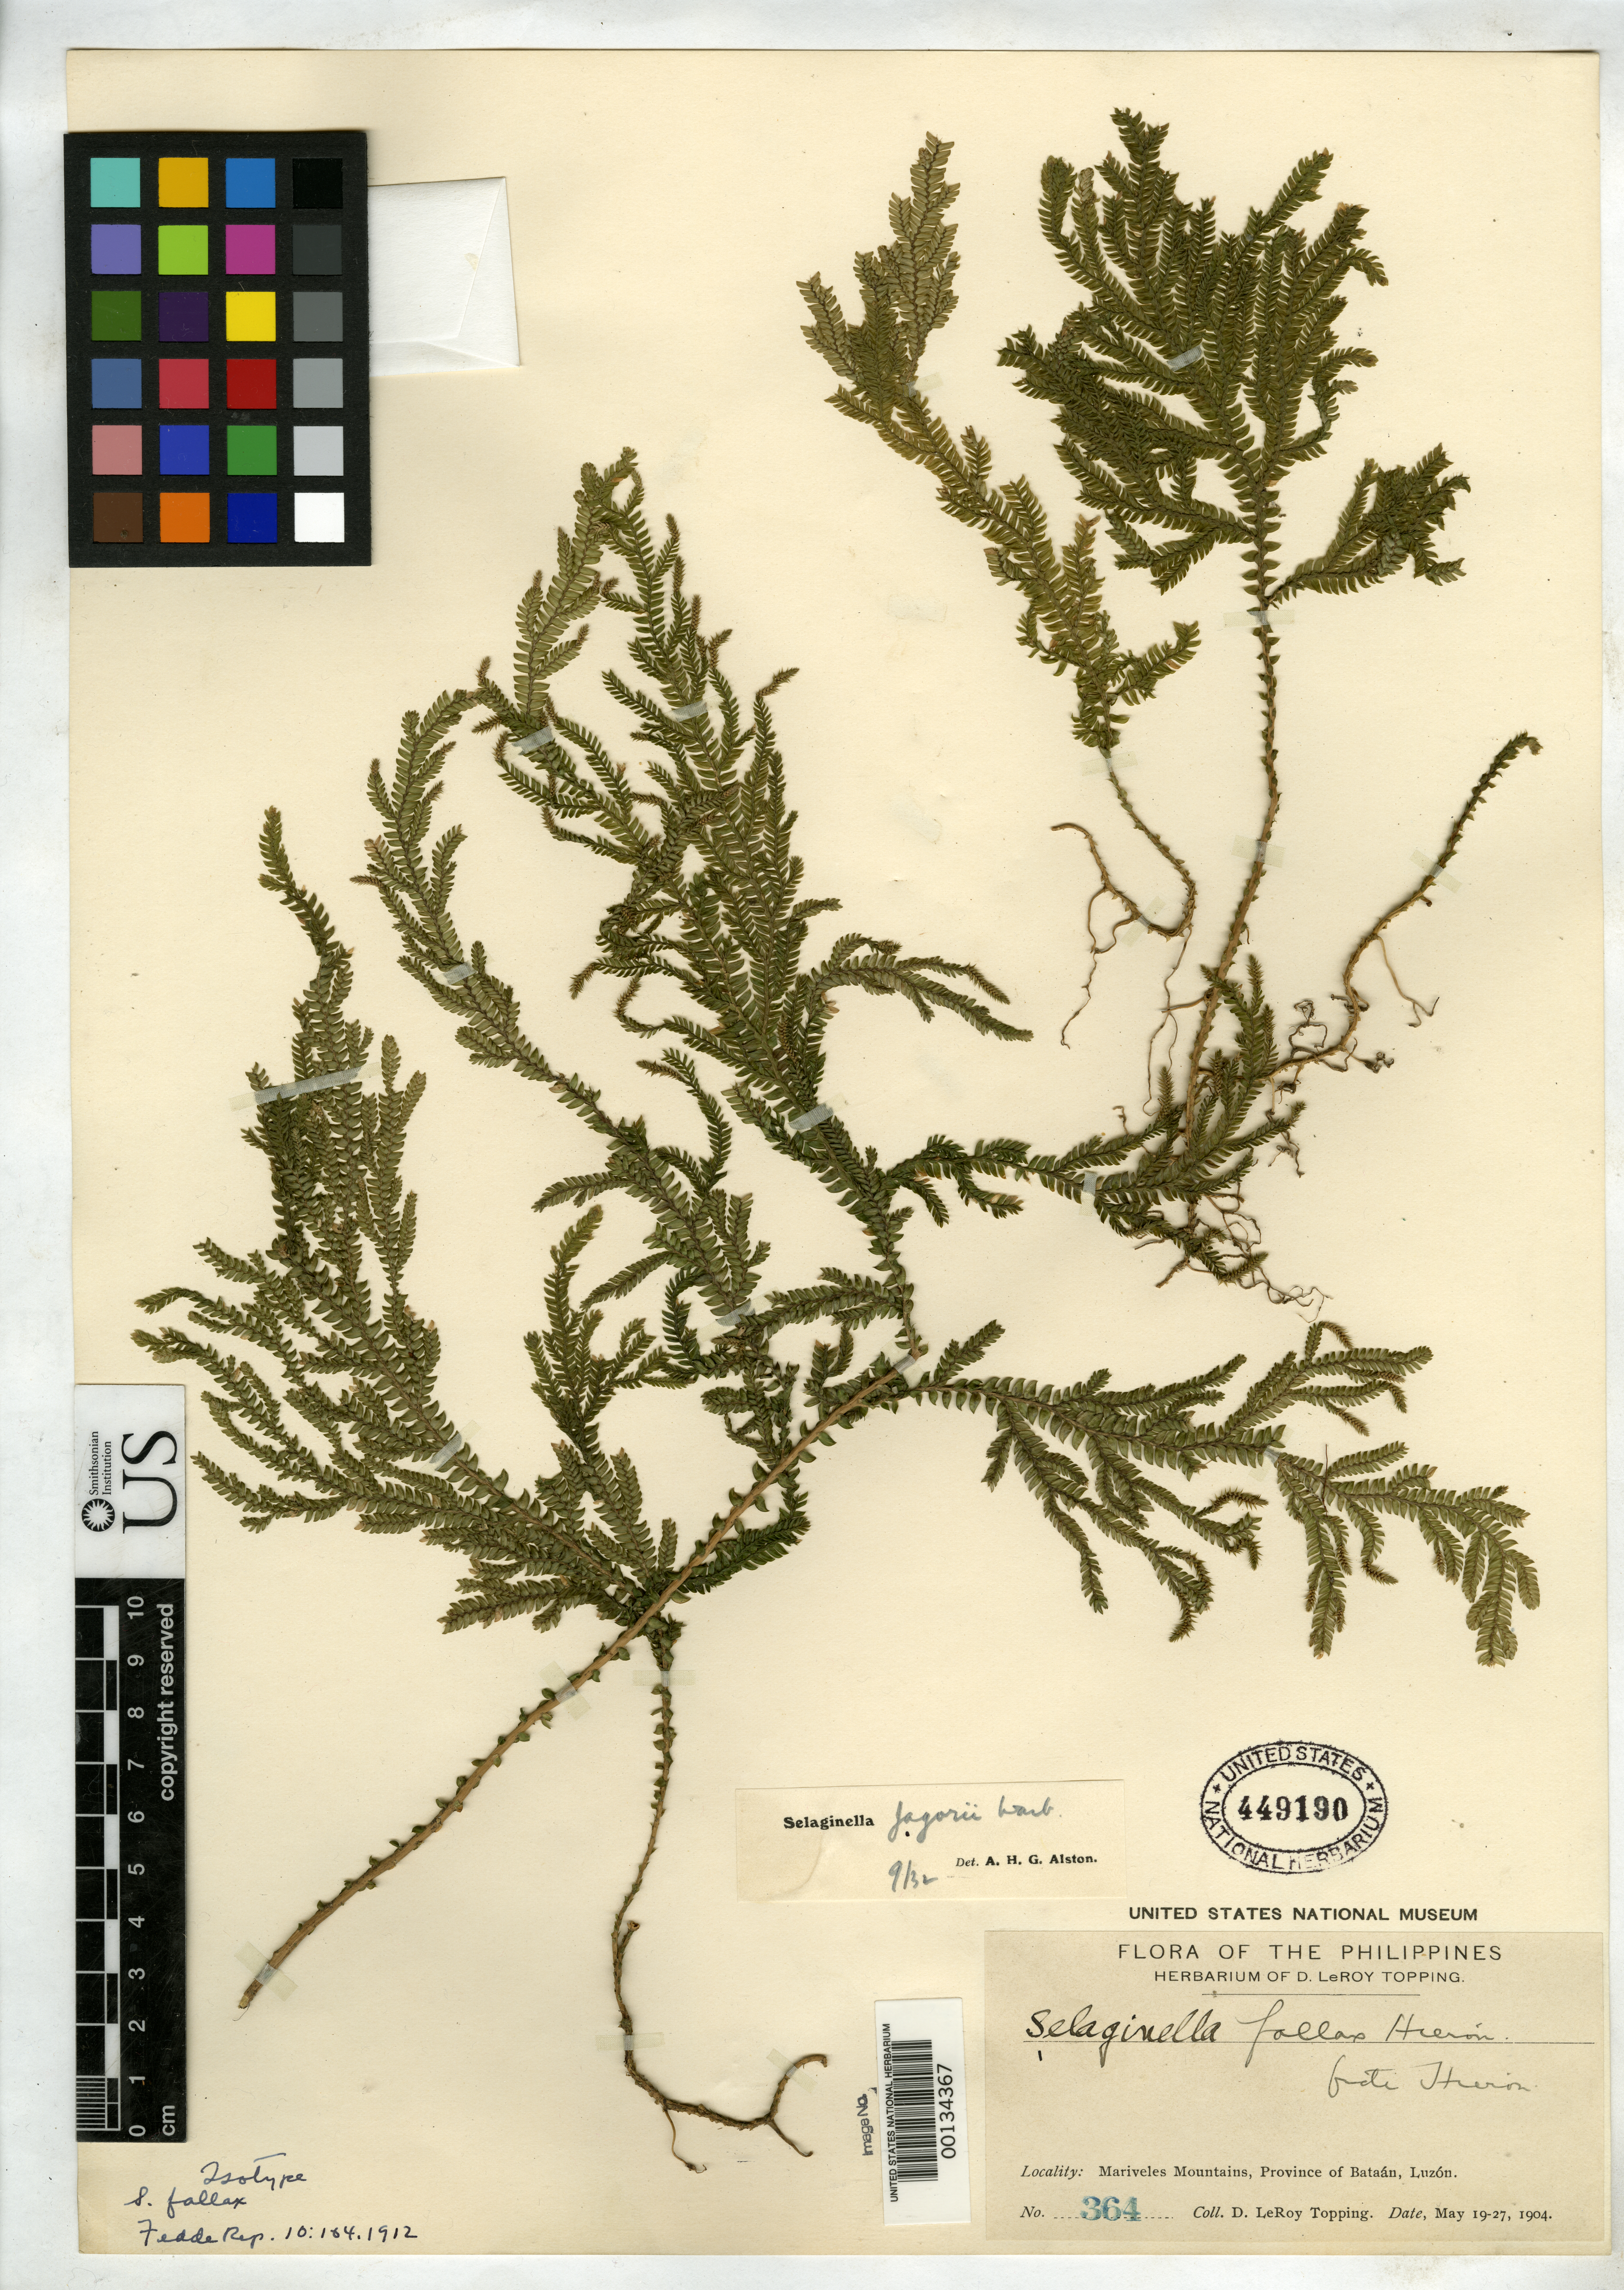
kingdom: Plantae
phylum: Tracheophyta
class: Lycopodiopsida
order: Selaginellales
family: Selaginellaceae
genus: Selaginella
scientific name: Selaginella fallax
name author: Hieron.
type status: Isosyntype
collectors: D. L. Topping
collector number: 364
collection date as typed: May 1904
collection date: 1904-05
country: Philippines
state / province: Central Luzon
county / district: Bataan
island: Luzon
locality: Mariveles.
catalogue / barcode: US 449190